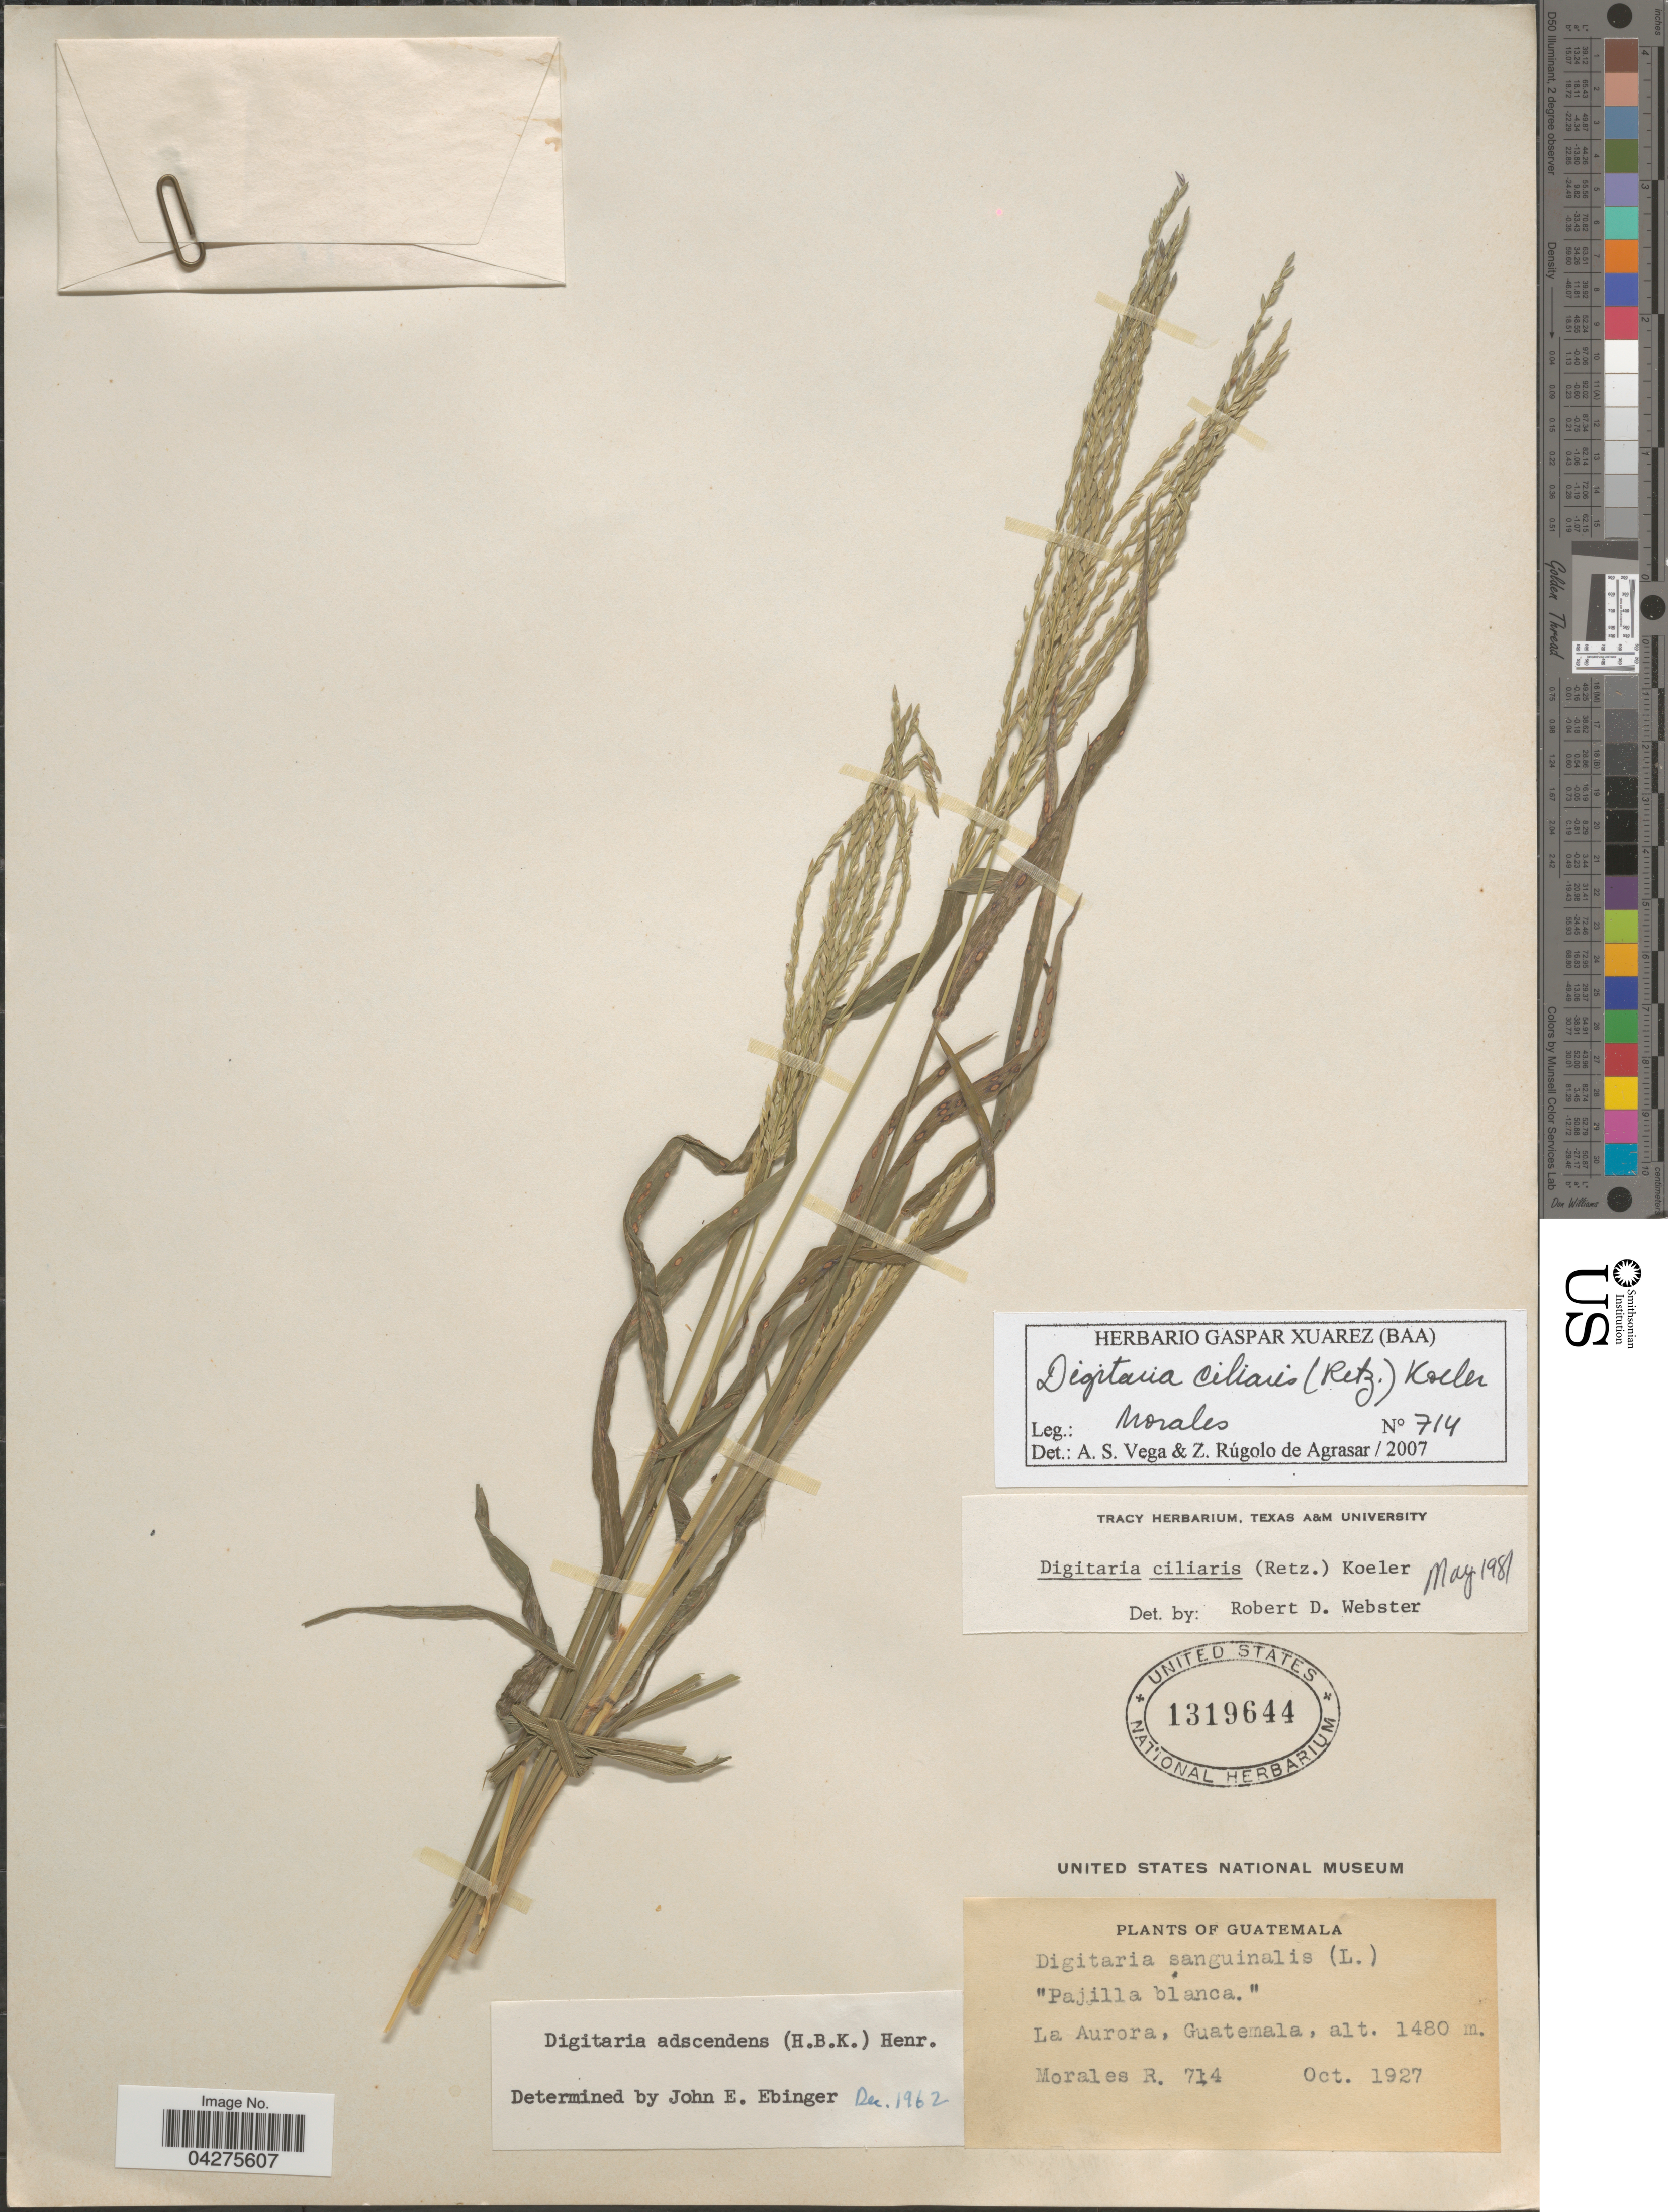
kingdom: Plantae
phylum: Tracheophyta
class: Liliopsida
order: Poales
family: Poaceae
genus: Digitaria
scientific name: Digitaria ciliaris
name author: (Retz.) Koeler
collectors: R. Morales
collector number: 714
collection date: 1927-10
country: Guatemala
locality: La Aurora.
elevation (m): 1480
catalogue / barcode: US 1319644